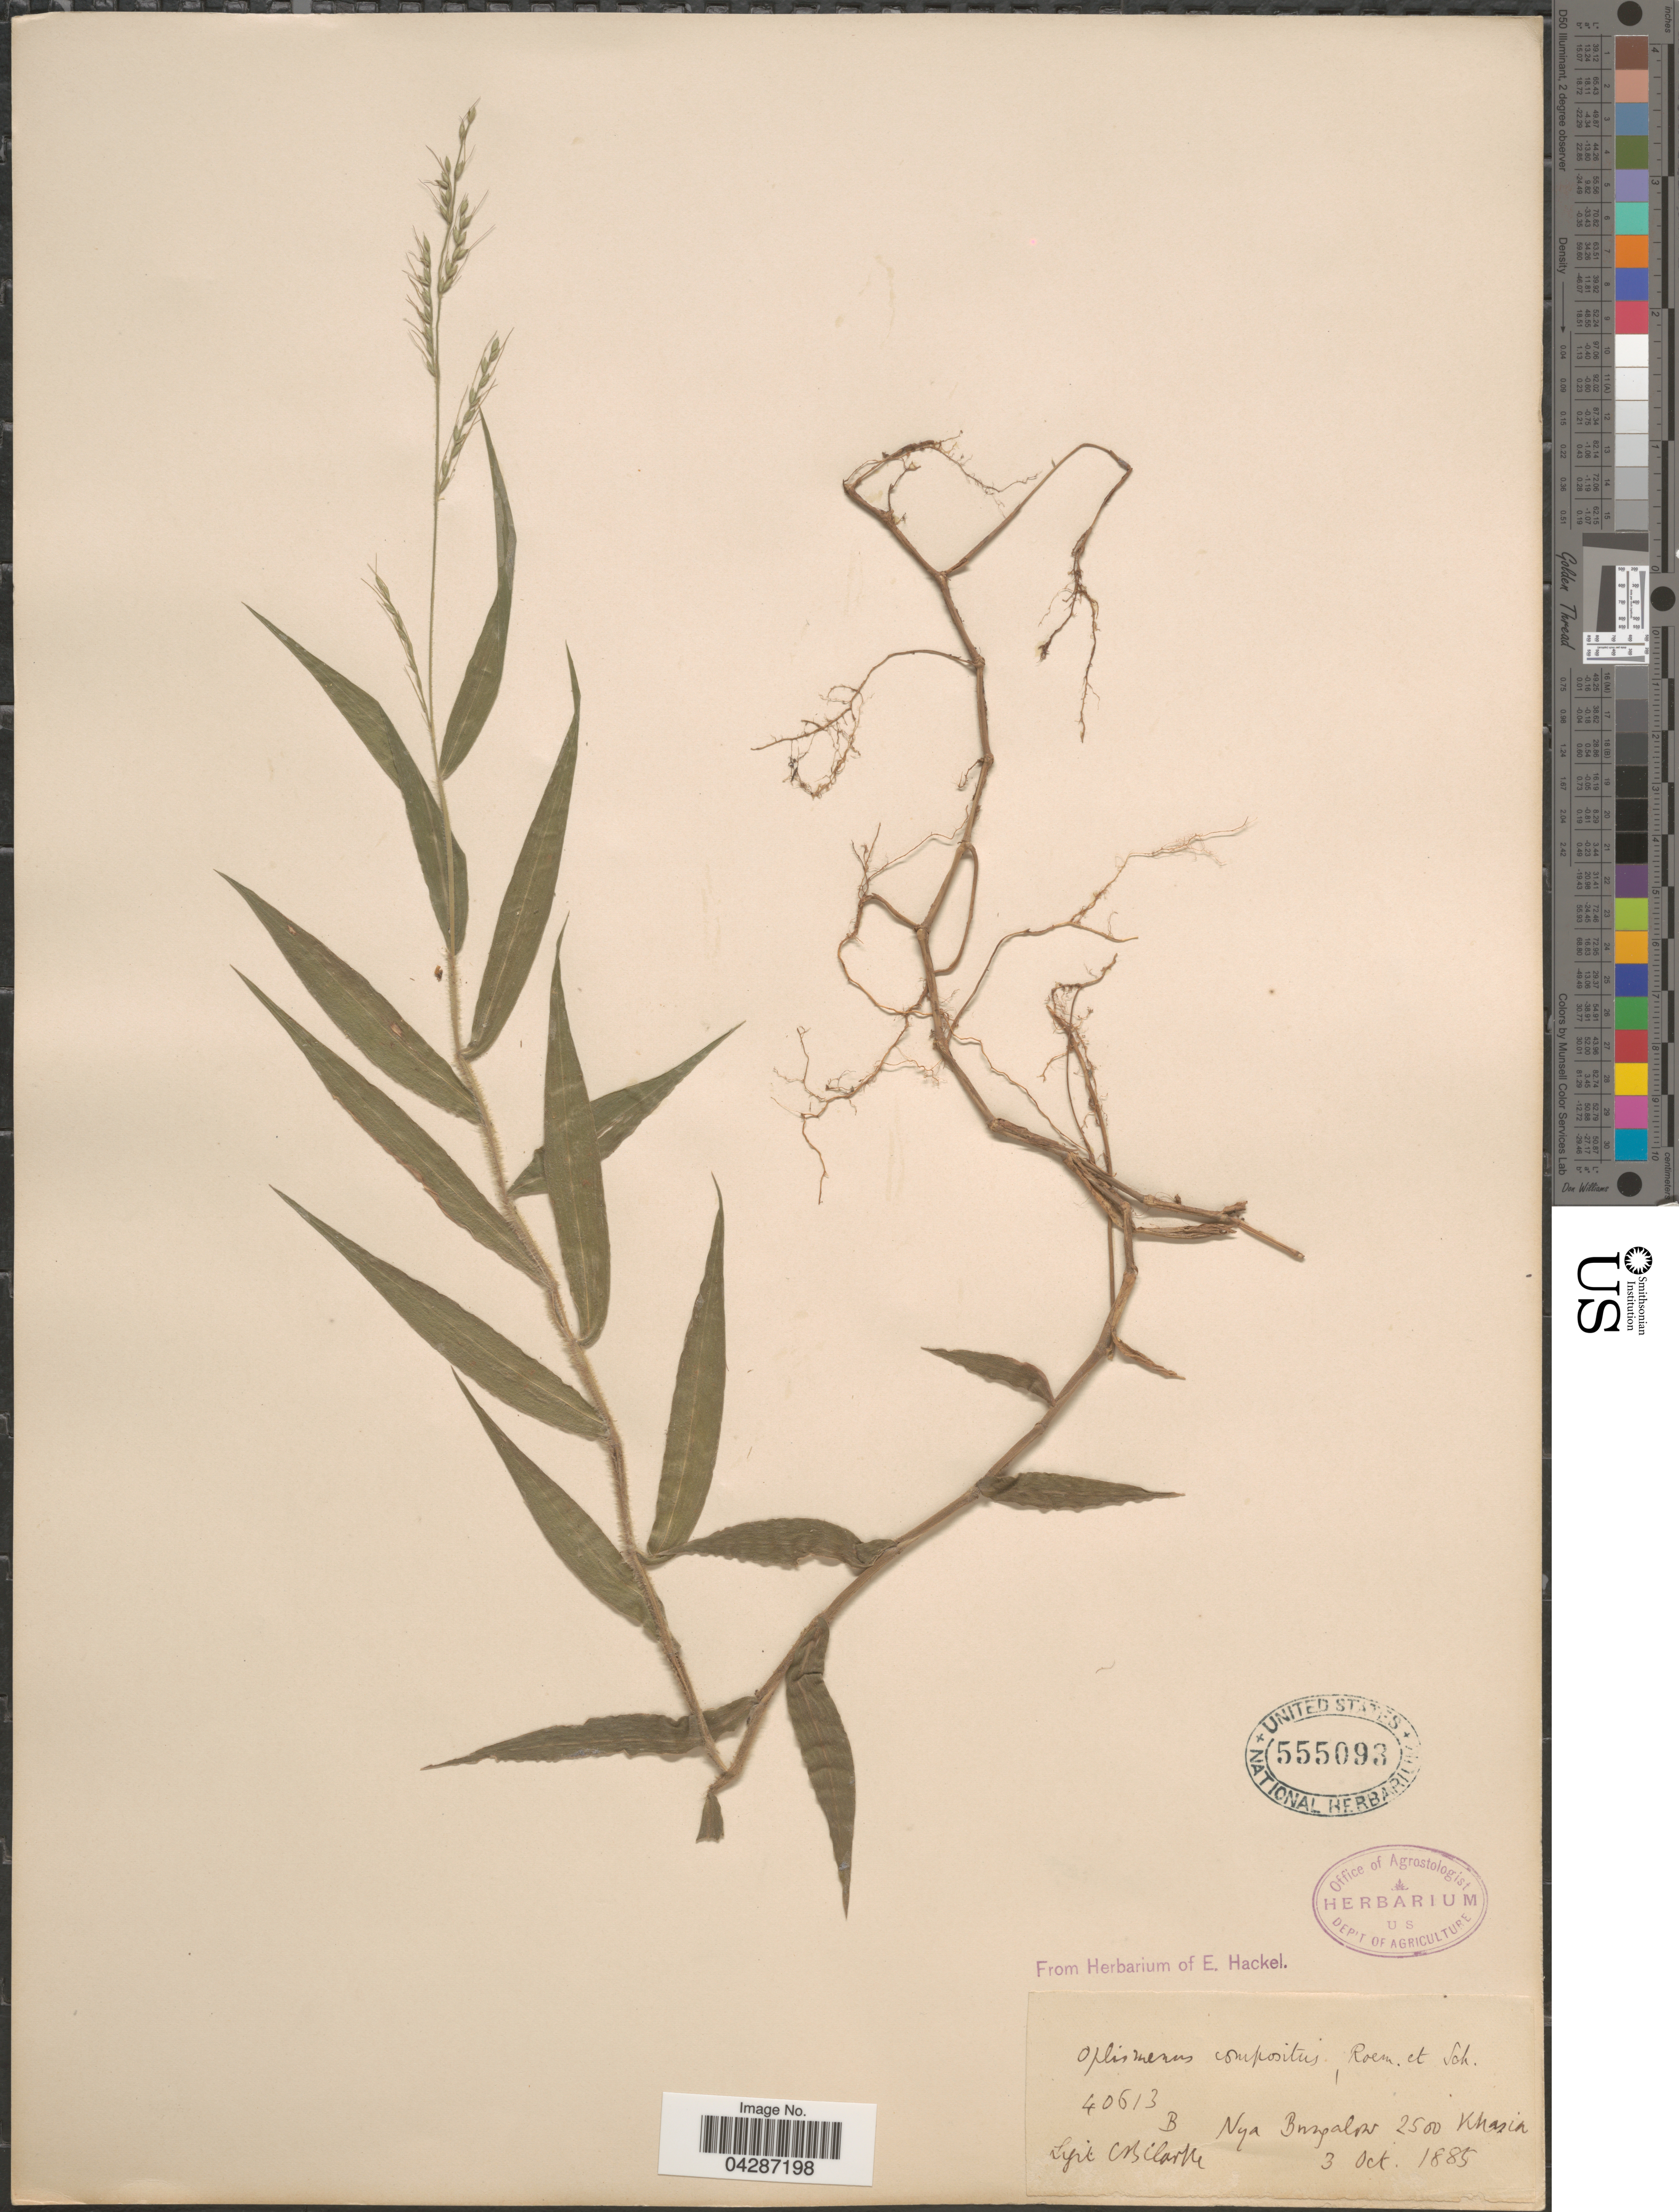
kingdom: Plantae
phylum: Tracheophyta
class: Liliopsida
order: Poales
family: Poaceae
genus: Oplismenus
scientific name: Oplismenus compositus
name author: (L.) P. Beauv.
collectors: C. B. Clarke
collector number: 40613B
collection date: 1885-10-03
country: India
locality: Nya Bungalow Khasia.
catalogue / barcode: US 555093